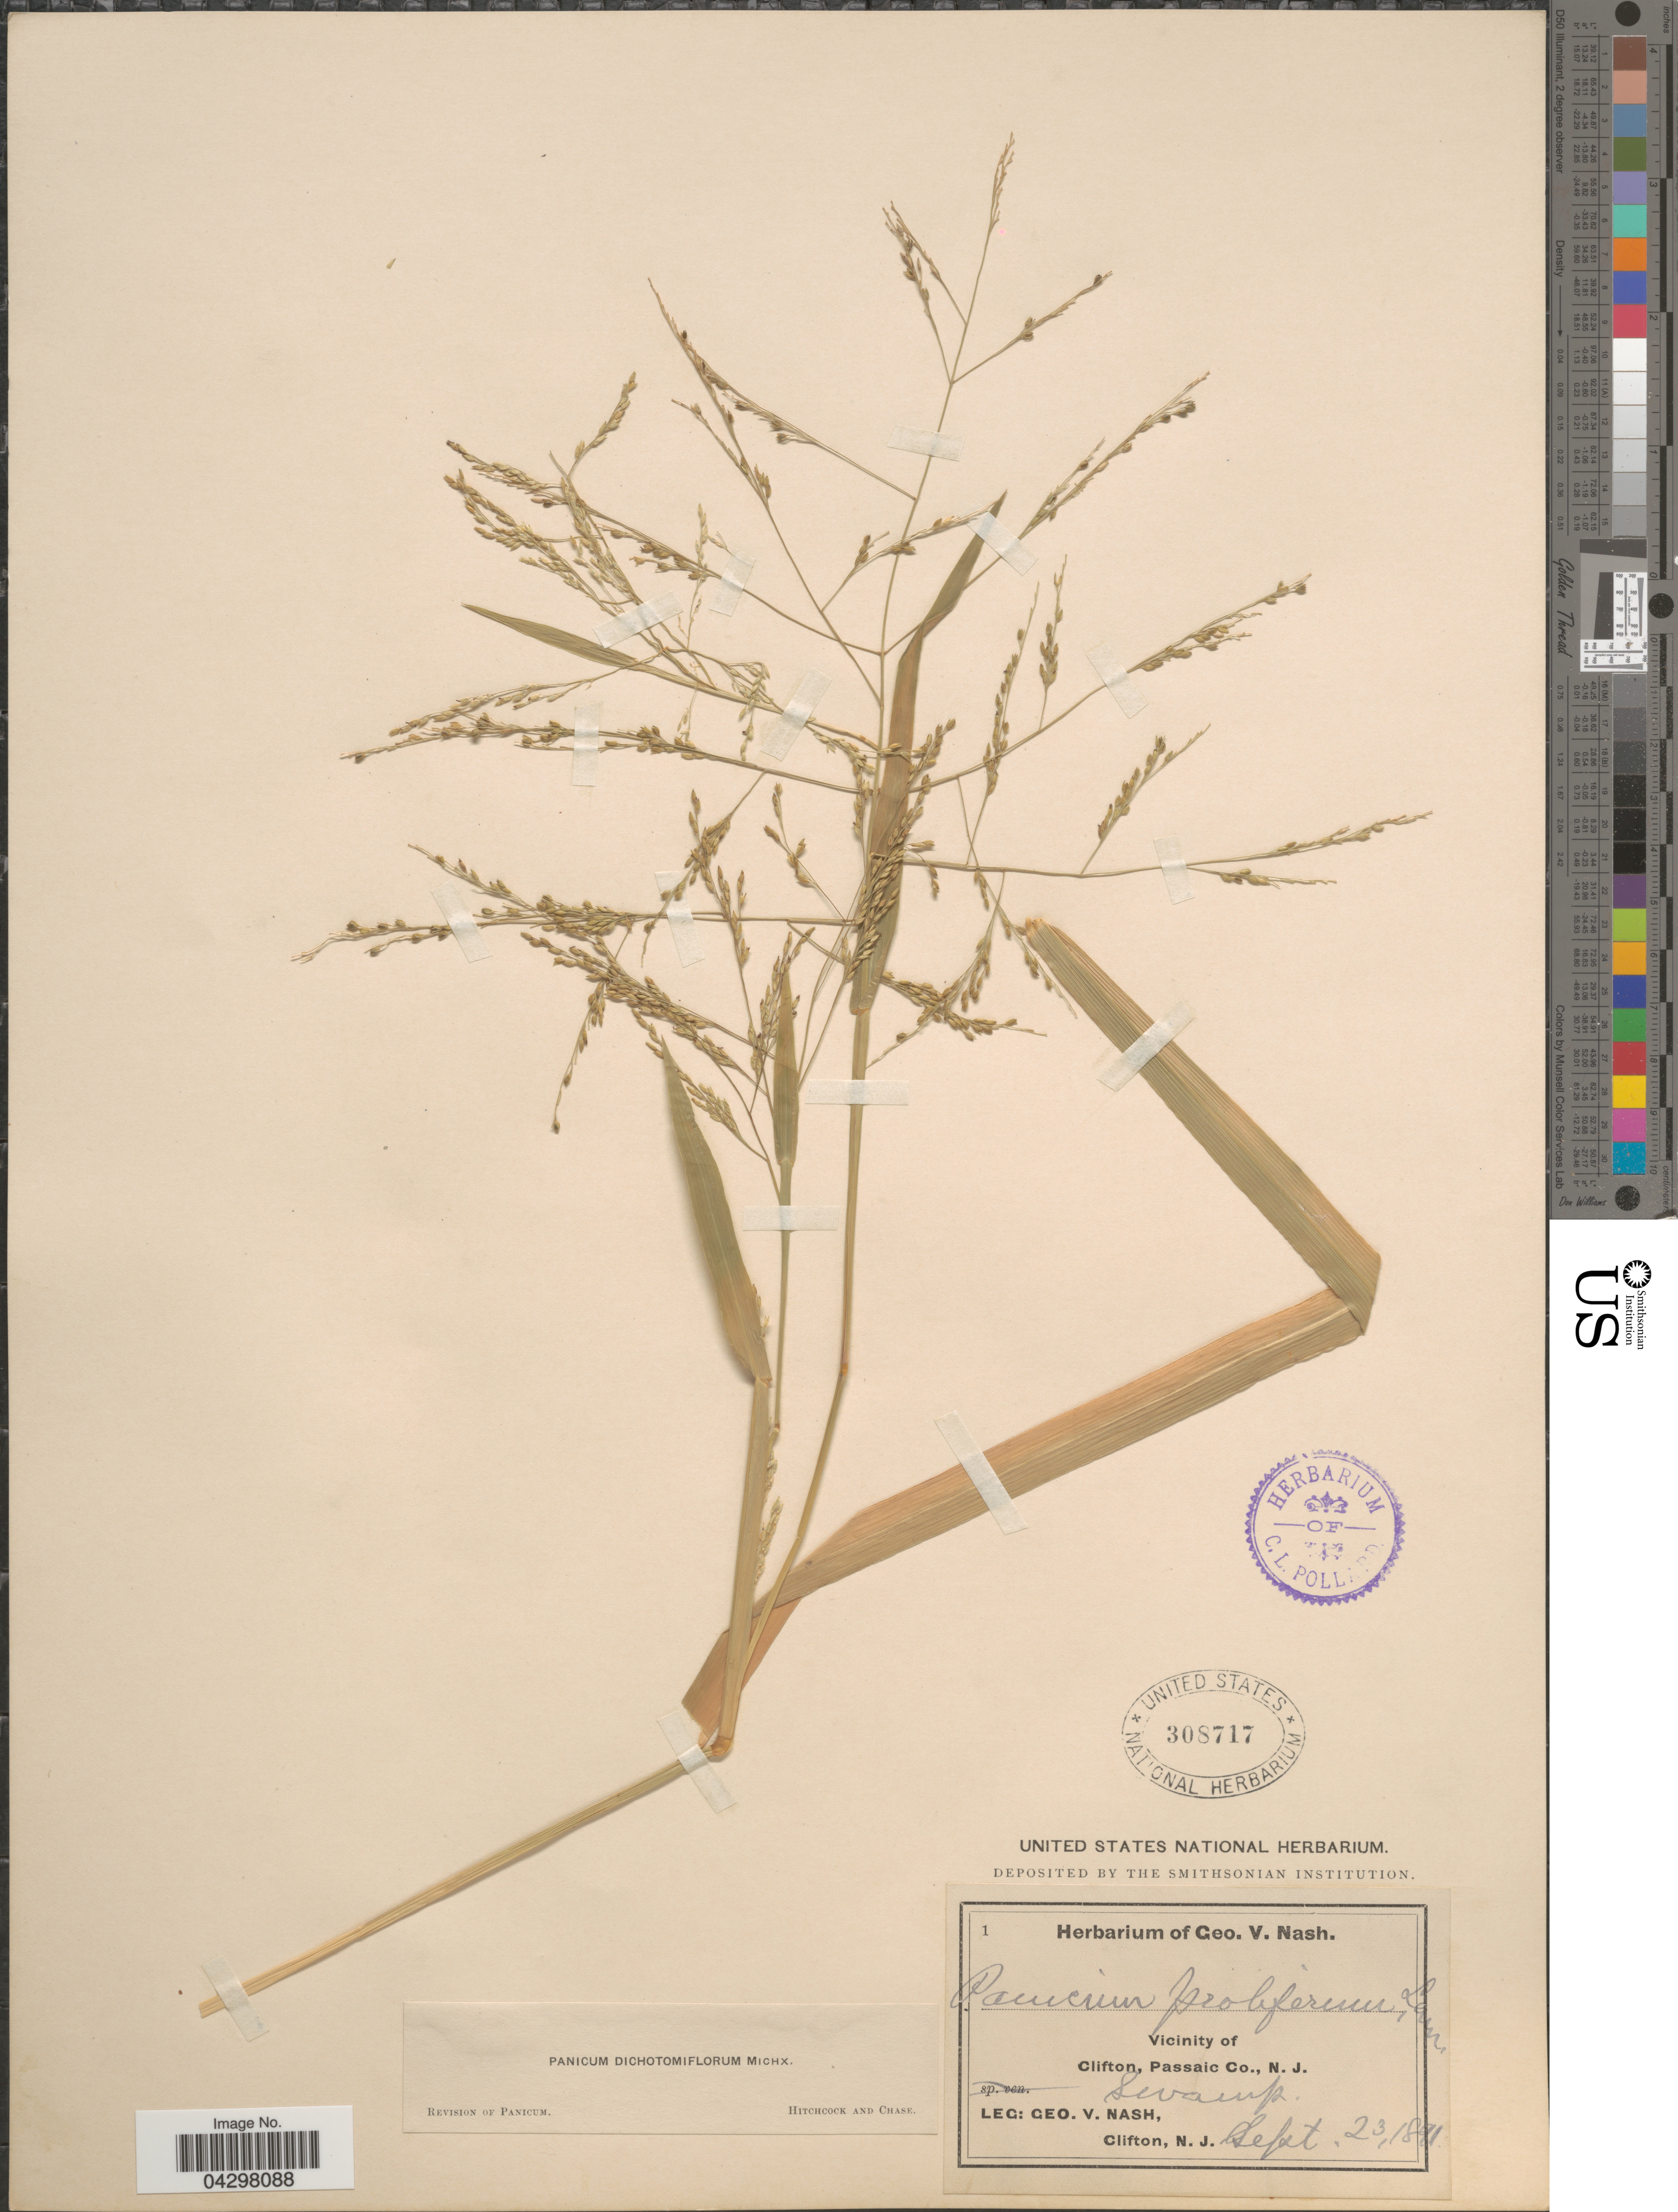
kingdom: Plantae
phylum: Tracheophyta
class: Liliopsida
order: Poales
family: Poaceae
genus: Panicum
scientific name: Panicum dichotomiflorum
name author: Michx.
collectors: G. V. Nash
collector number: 1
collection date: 1891-09-23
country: United States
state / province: New Jersey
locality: Vicinity of Clifton, Passaic Co. Swamp.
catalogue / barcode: US 308717